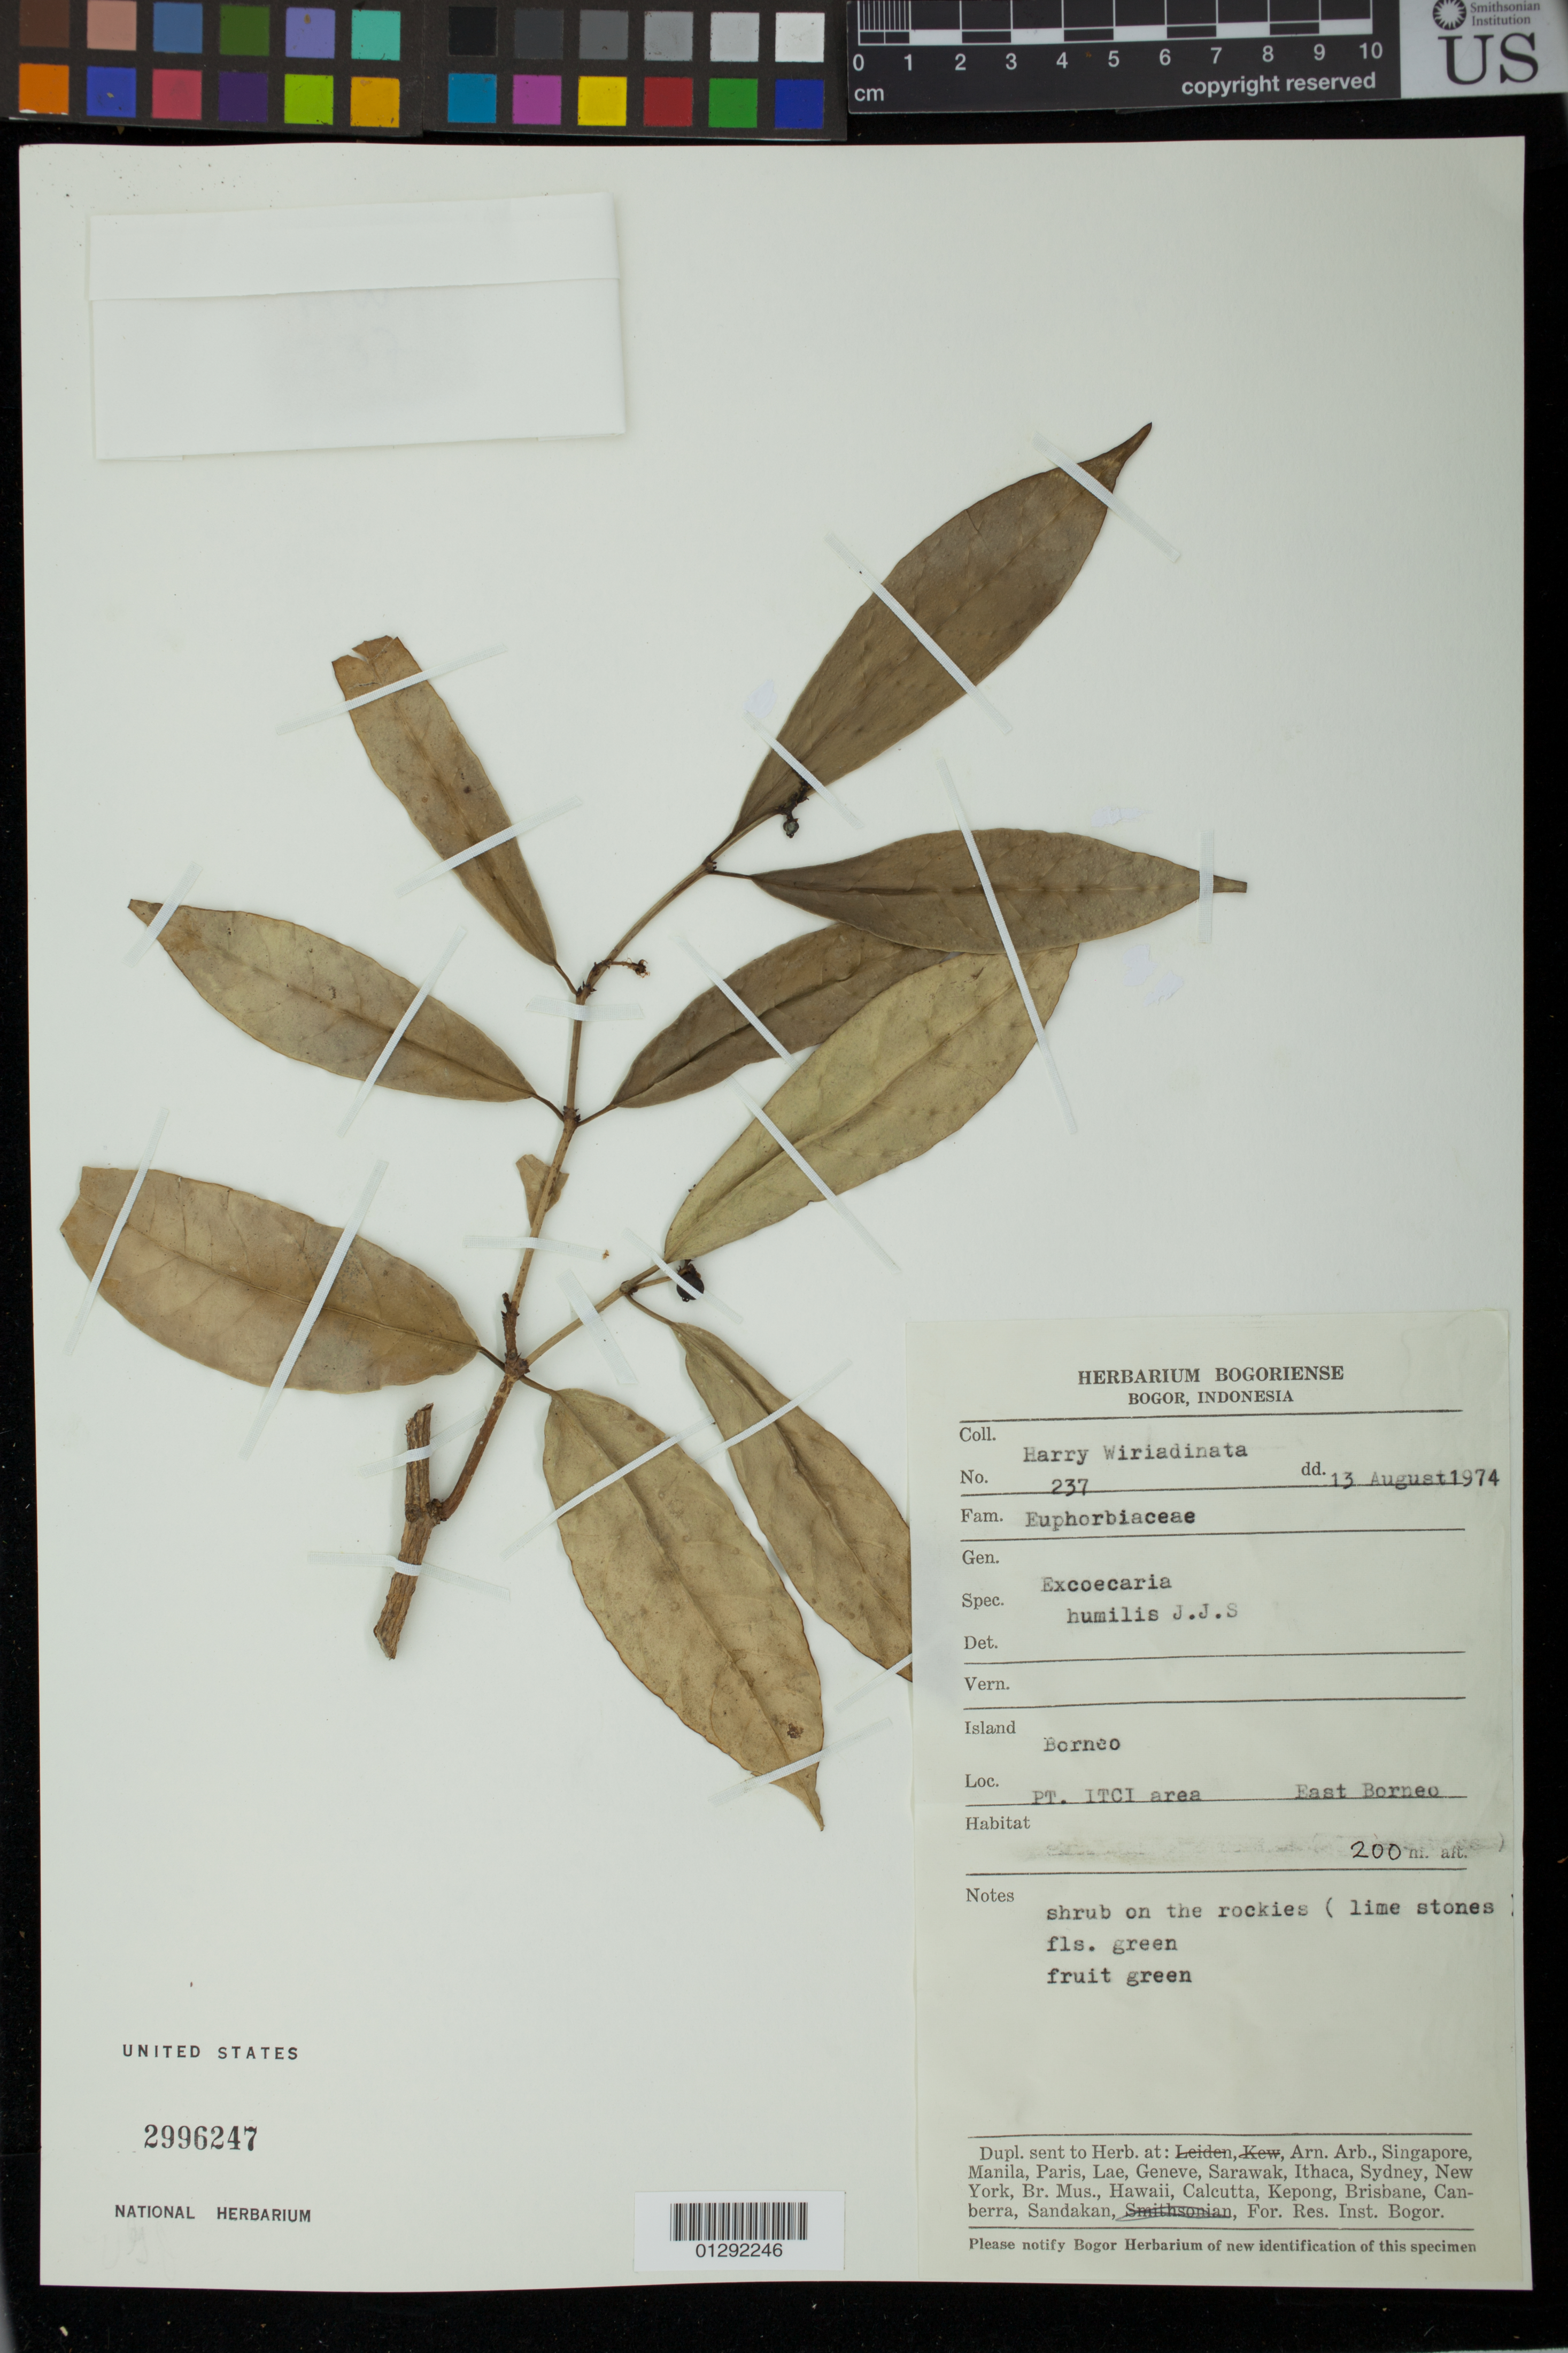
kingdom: Plantae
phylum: Tracheophyta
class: Magnoliopsida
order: Malpighiales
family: Euphorbiaceae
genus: Excoecaria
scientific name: Excoecaria borneensis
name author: Pax & K. Hoffm.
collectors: H. Wiriadinata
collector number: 237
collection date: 1974-08-13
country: Indonesia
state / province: Kalimantan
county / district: Kalimantan Timur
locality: PT. ITCI area. East Borneo.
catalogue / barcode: US 2996247